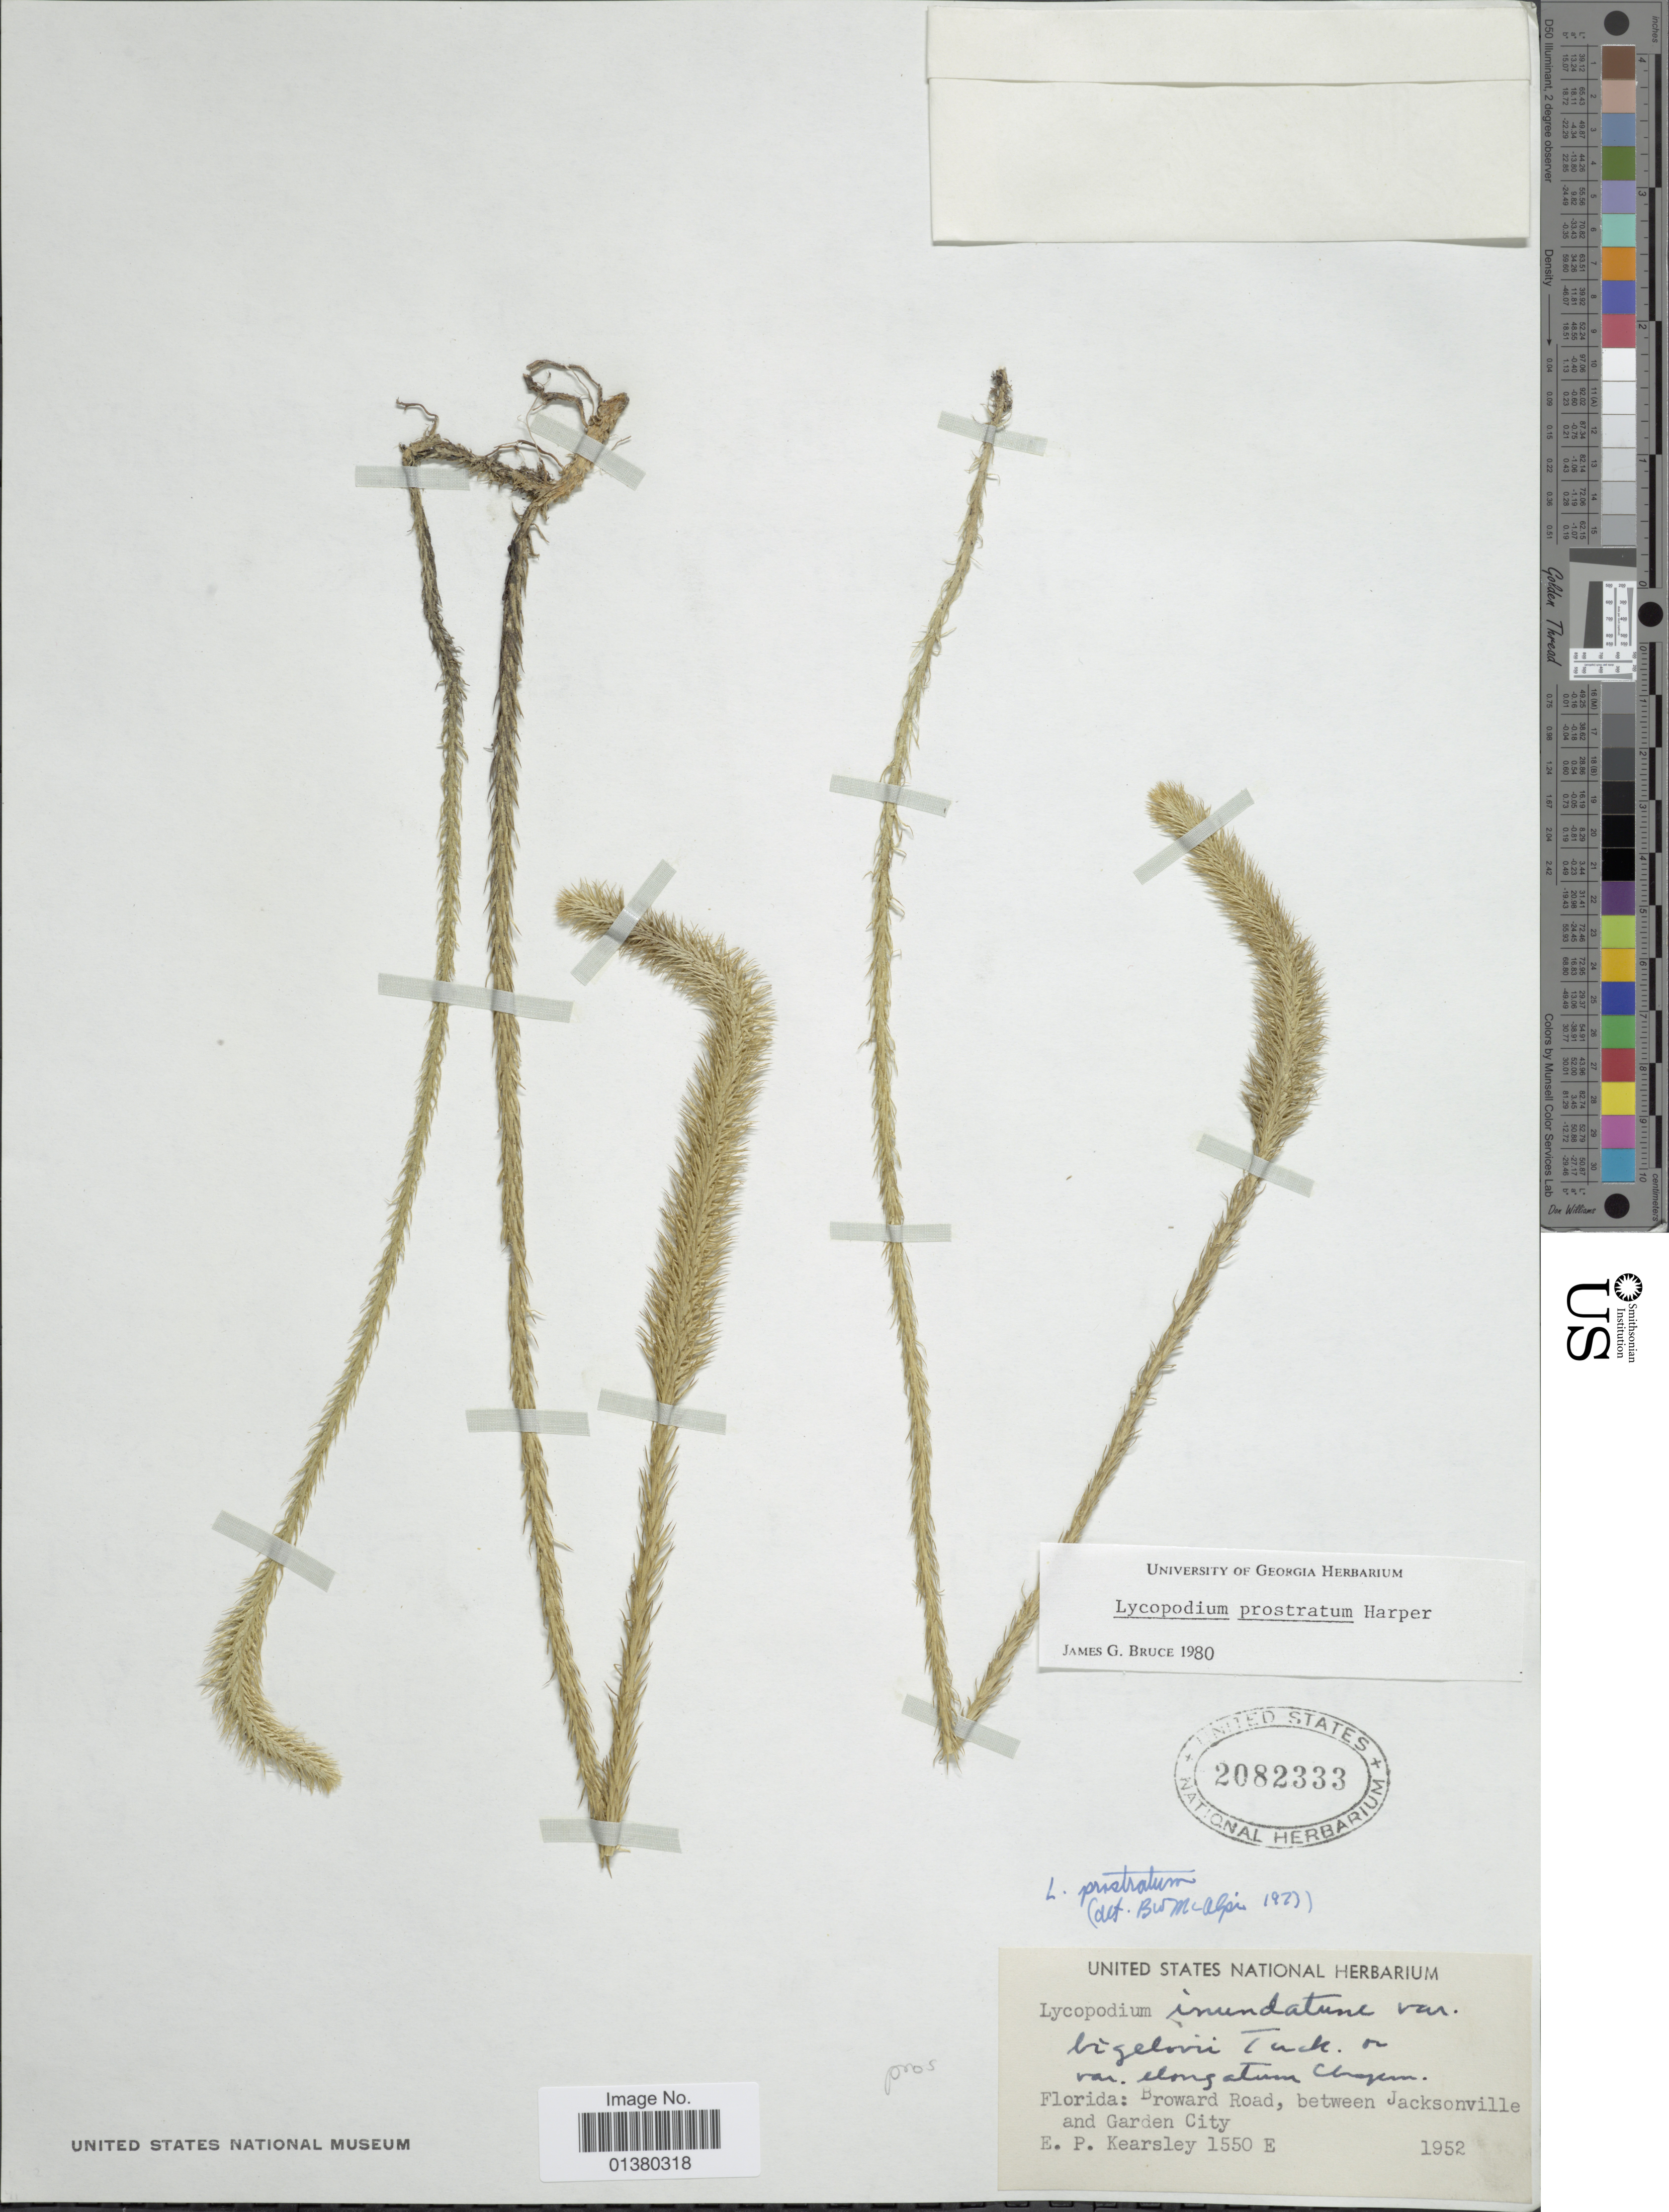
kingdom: Plantae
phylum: Tracheophyta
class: Lycopodiopsida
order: Lycopodiales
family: Lycopodiaceae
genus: Lycopodiella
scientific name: Lycopodiella prostrata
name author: (R.M. Harper) Cranfill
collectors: E. Kearsley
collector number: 1550 E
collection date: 1952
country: United States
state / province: Florida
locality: Broward Road, between Jacksonville and Garden City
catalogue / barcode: US 2082333